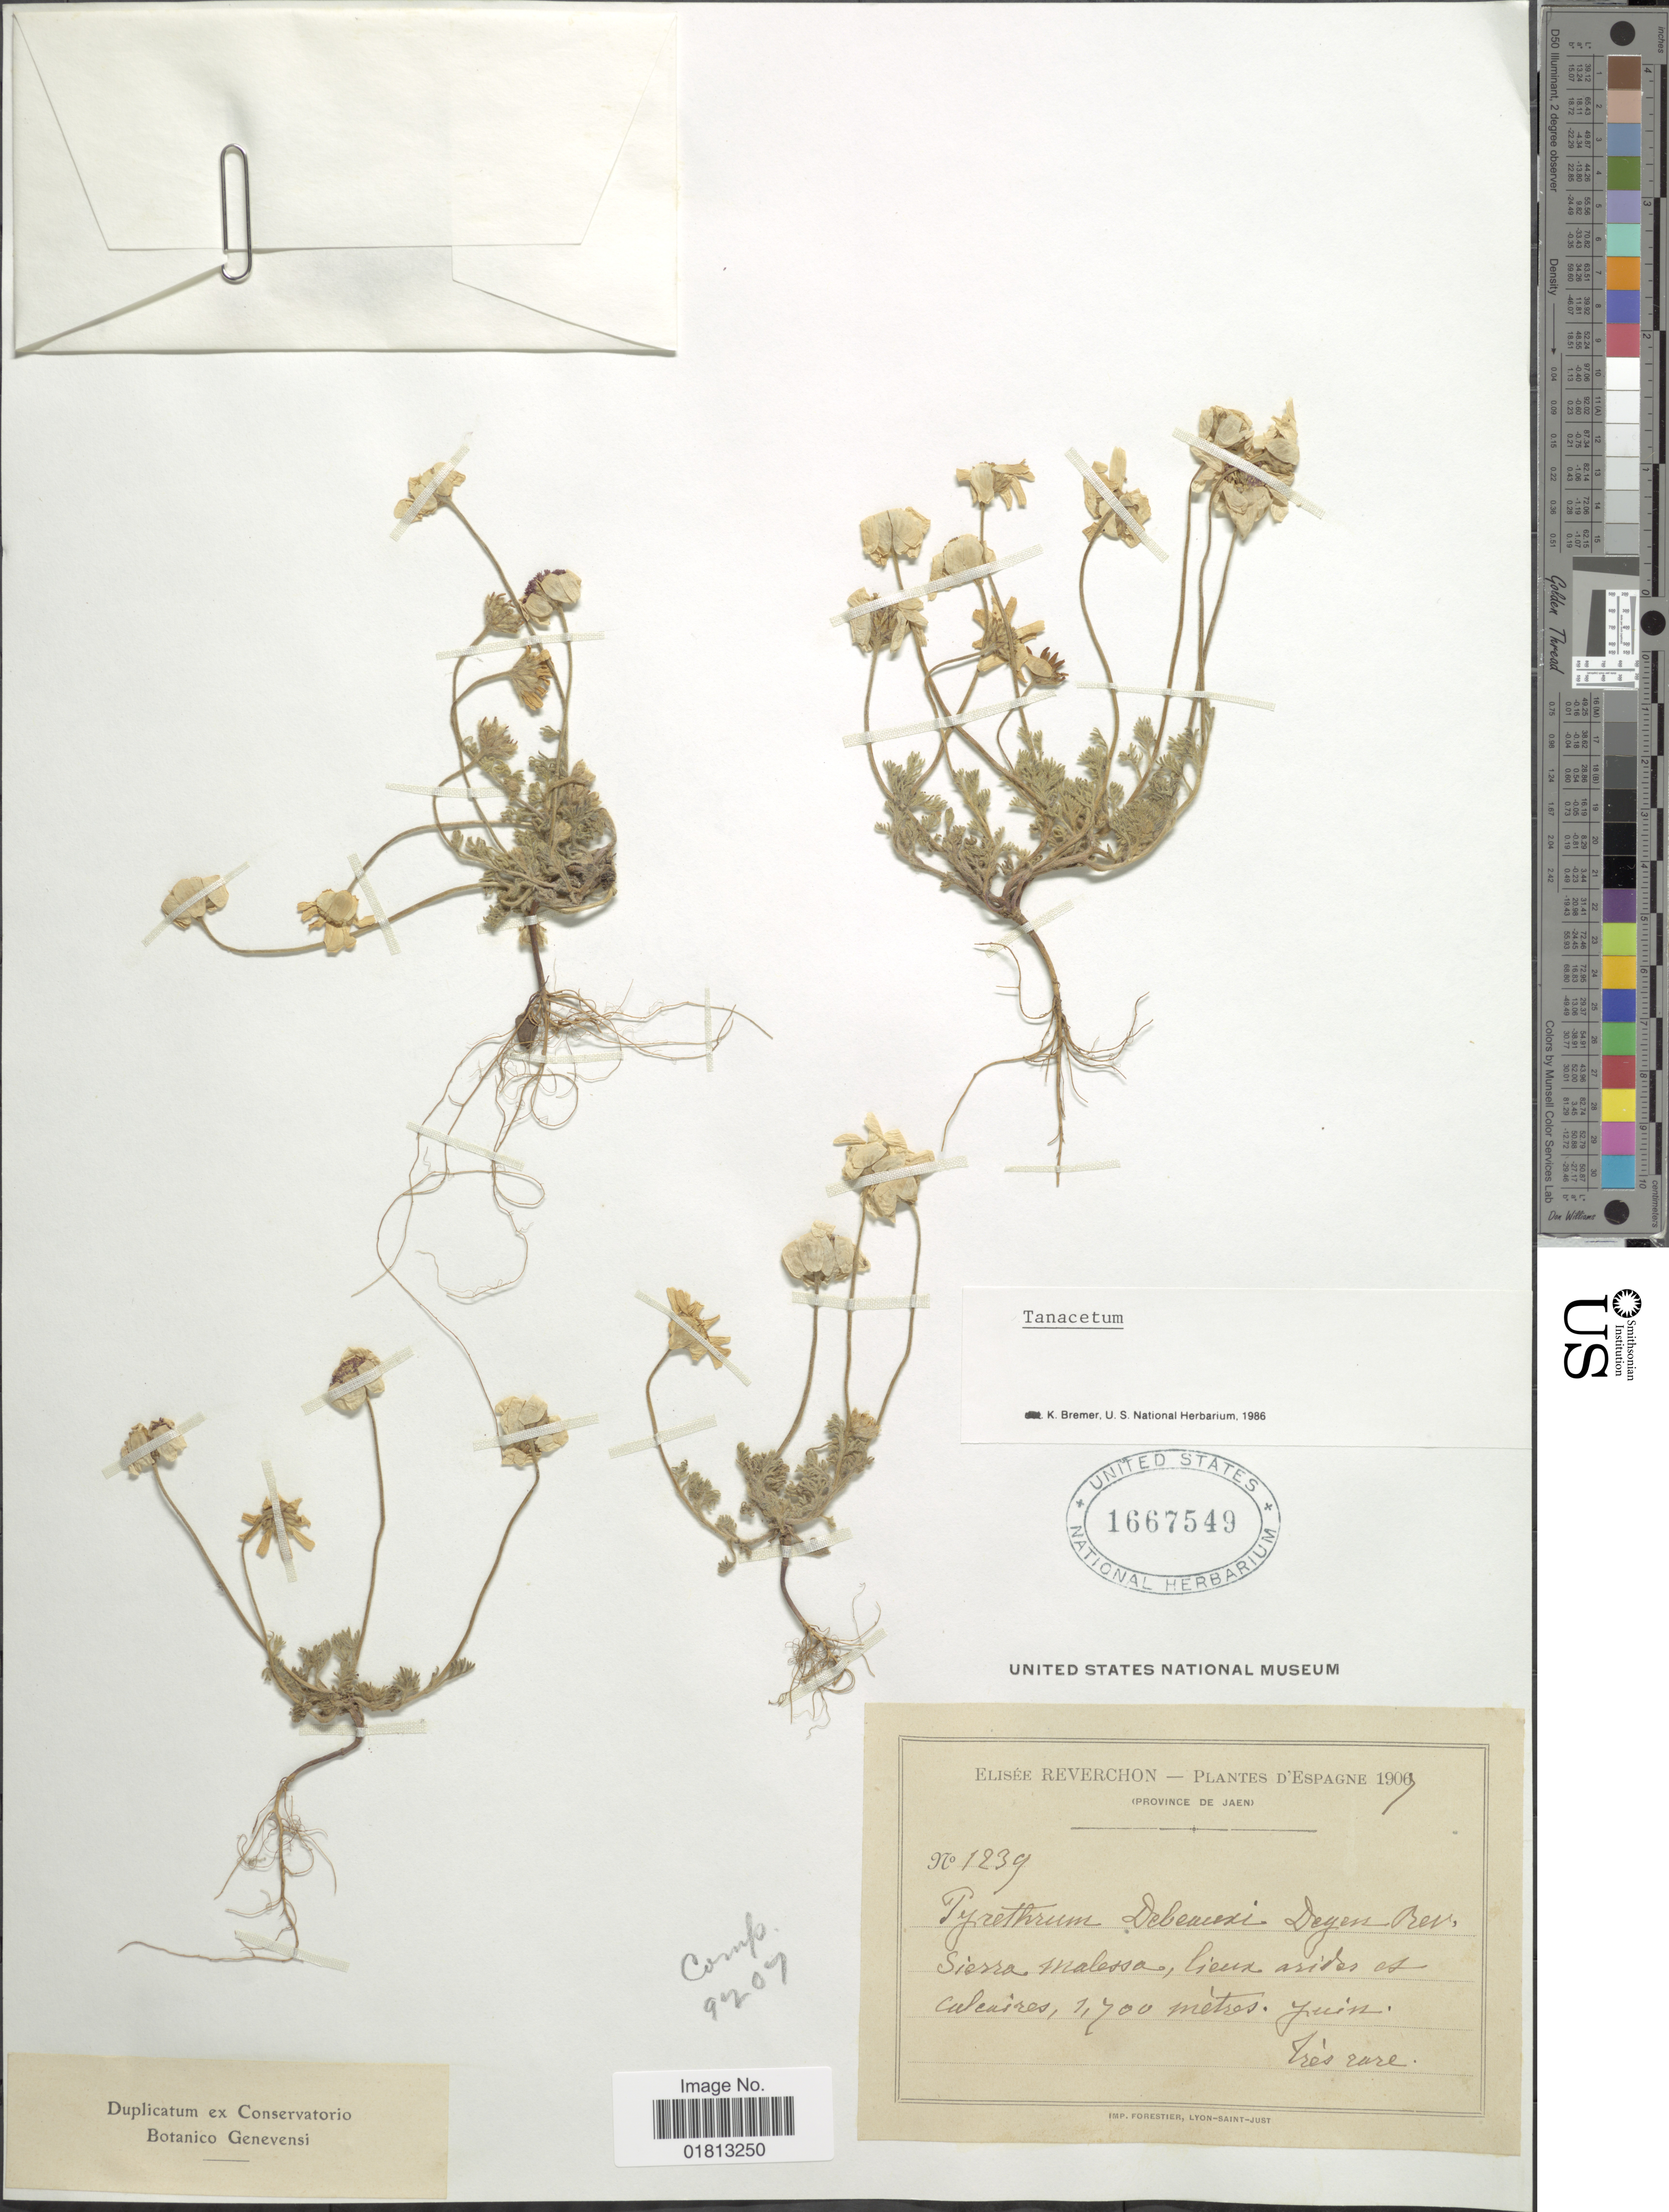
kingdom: Plantae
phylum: Tracheophyta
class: Magnoliopsida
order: Asterales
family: Asteraceae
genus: Castrilanthemum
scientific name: Castrilanthemum debeauxii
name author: (Degen et al.) Vogt & Oberpr.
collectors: E. Reverchon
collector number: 1239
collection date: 1907-06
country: Spain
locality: Province De Jaen, Sierra de la Cabrilla, lieux arides, sur lw calcaire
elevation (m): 1700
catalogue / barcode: US 1667549